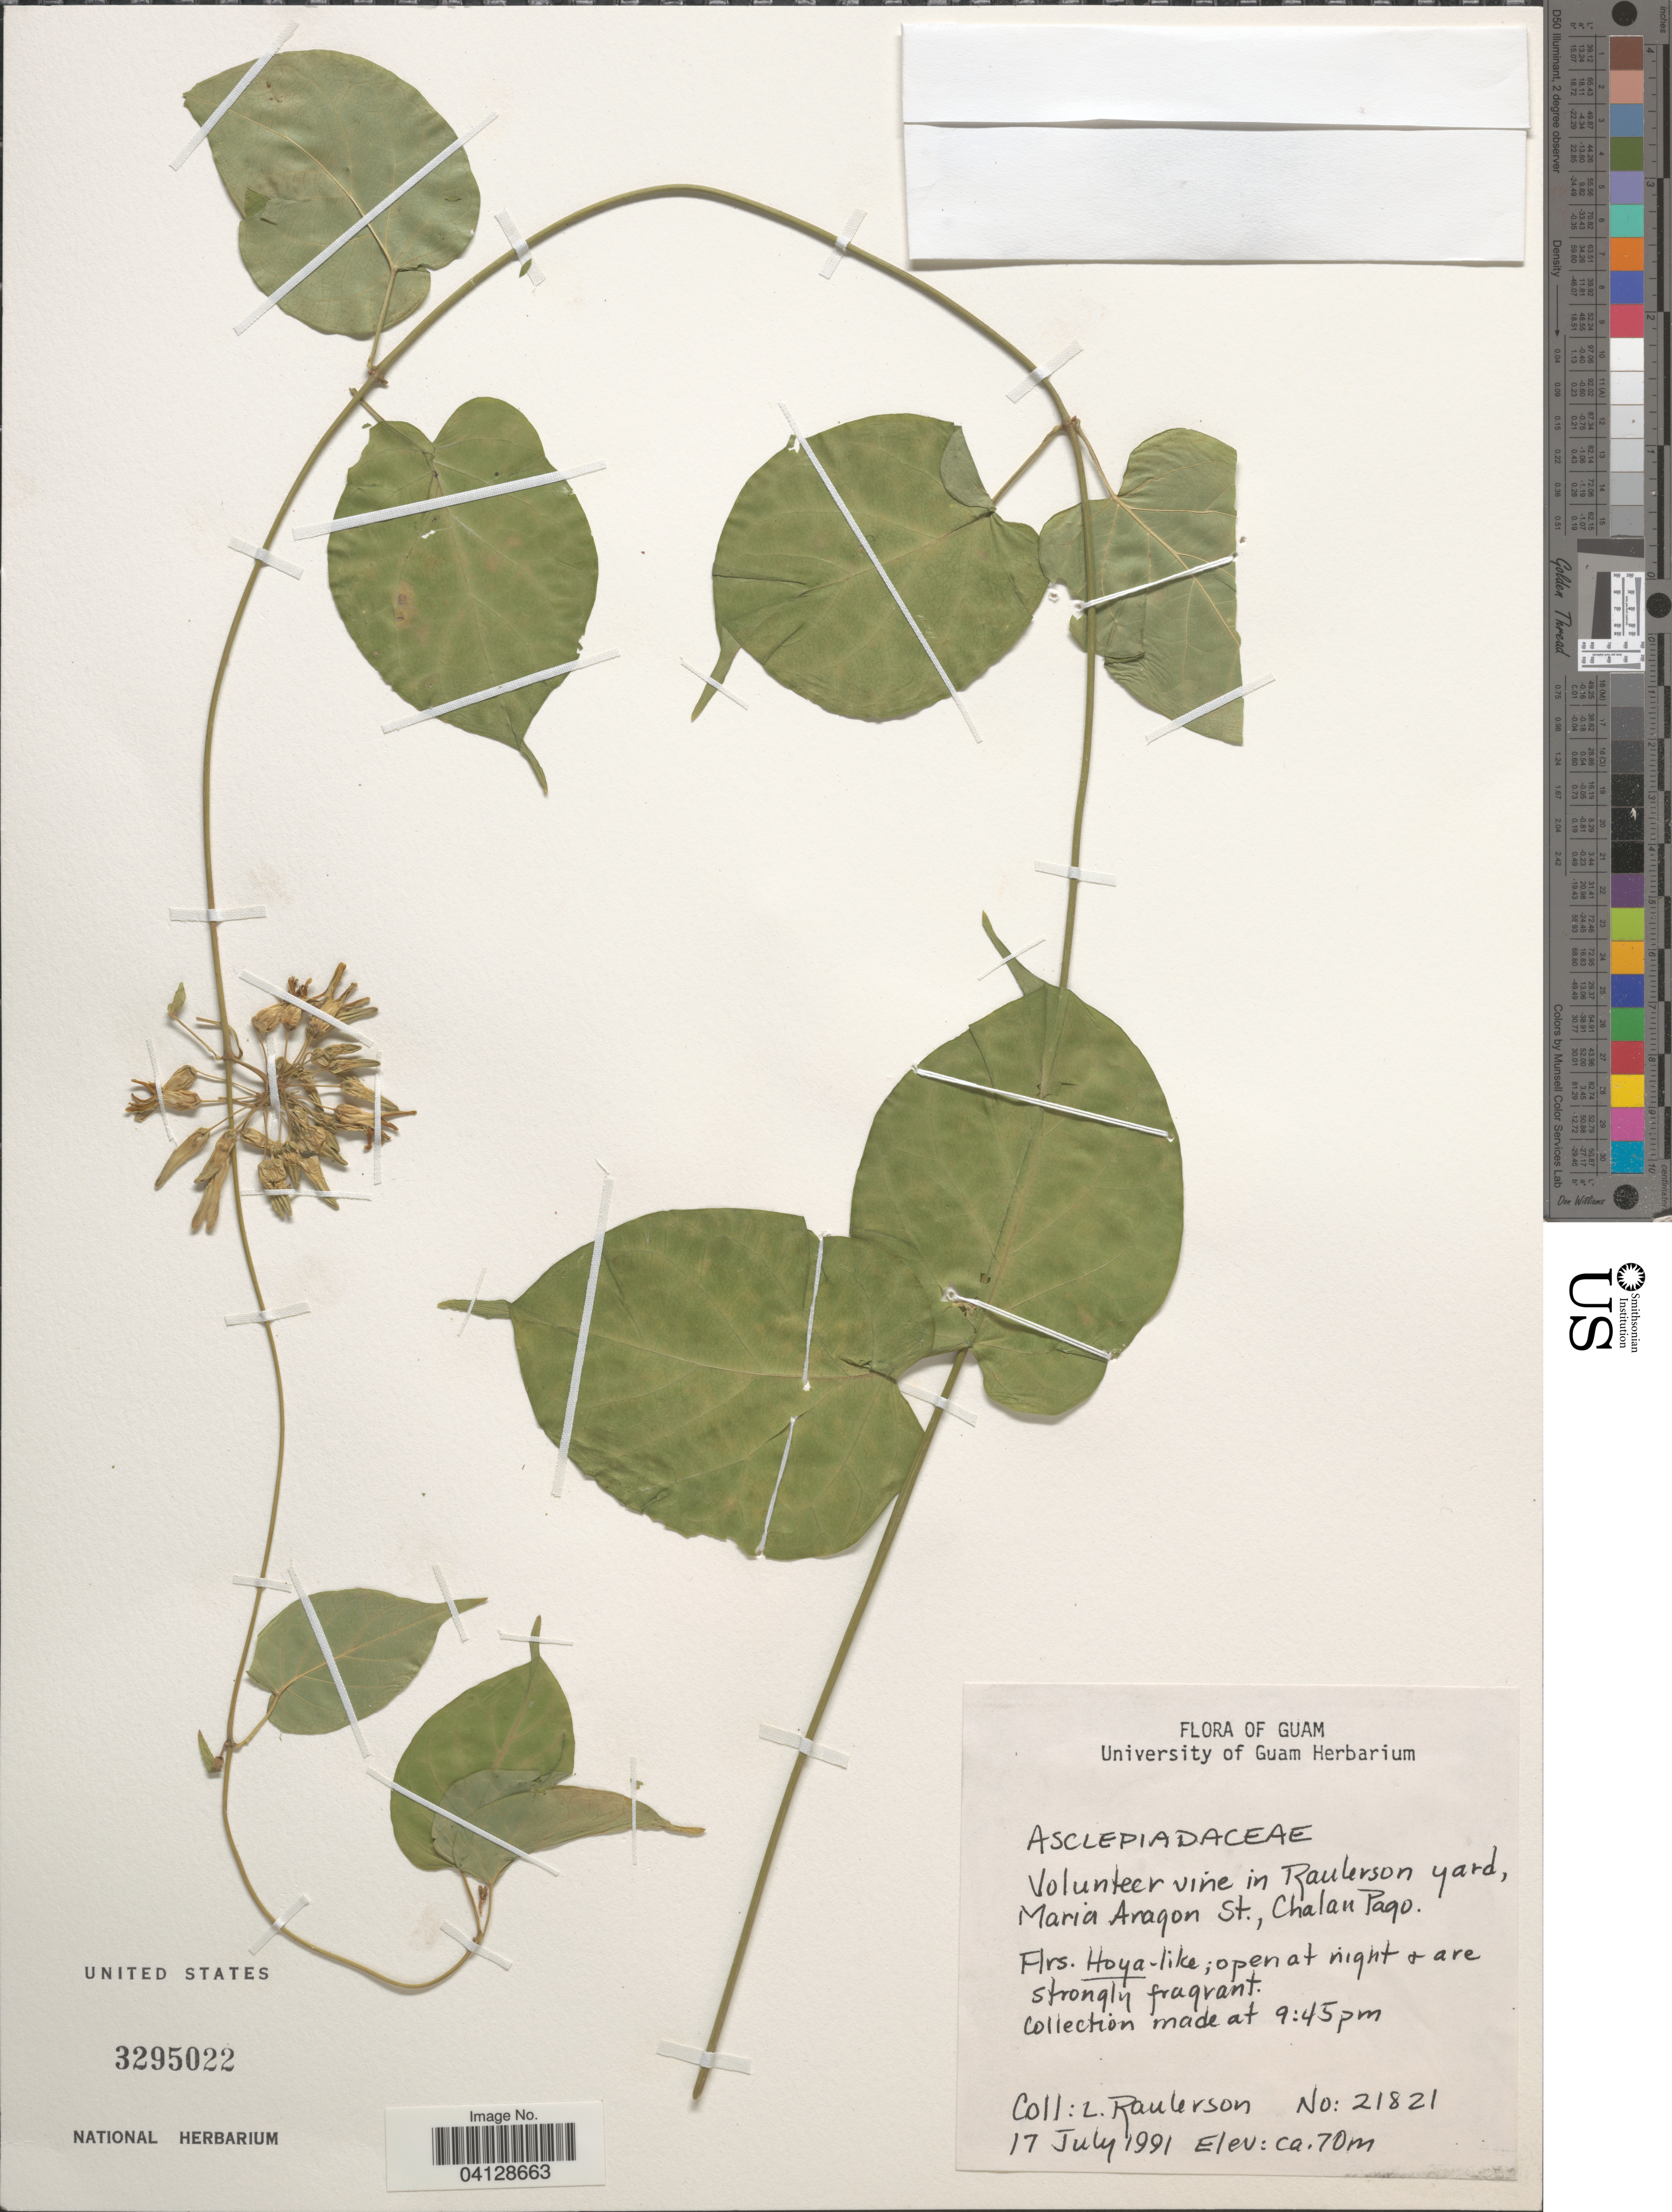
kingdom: Plantae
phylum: Tracheophyta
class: Magnoliopsida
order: Gentianales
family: Apocynaceae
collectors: L. Raulerson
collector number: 21821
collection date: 1991-07-17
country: Guam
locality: Volunteer vine in Raulerson yard, Maria Aragon St., Chalan Pago.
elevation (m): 70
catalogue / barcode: US 3295022